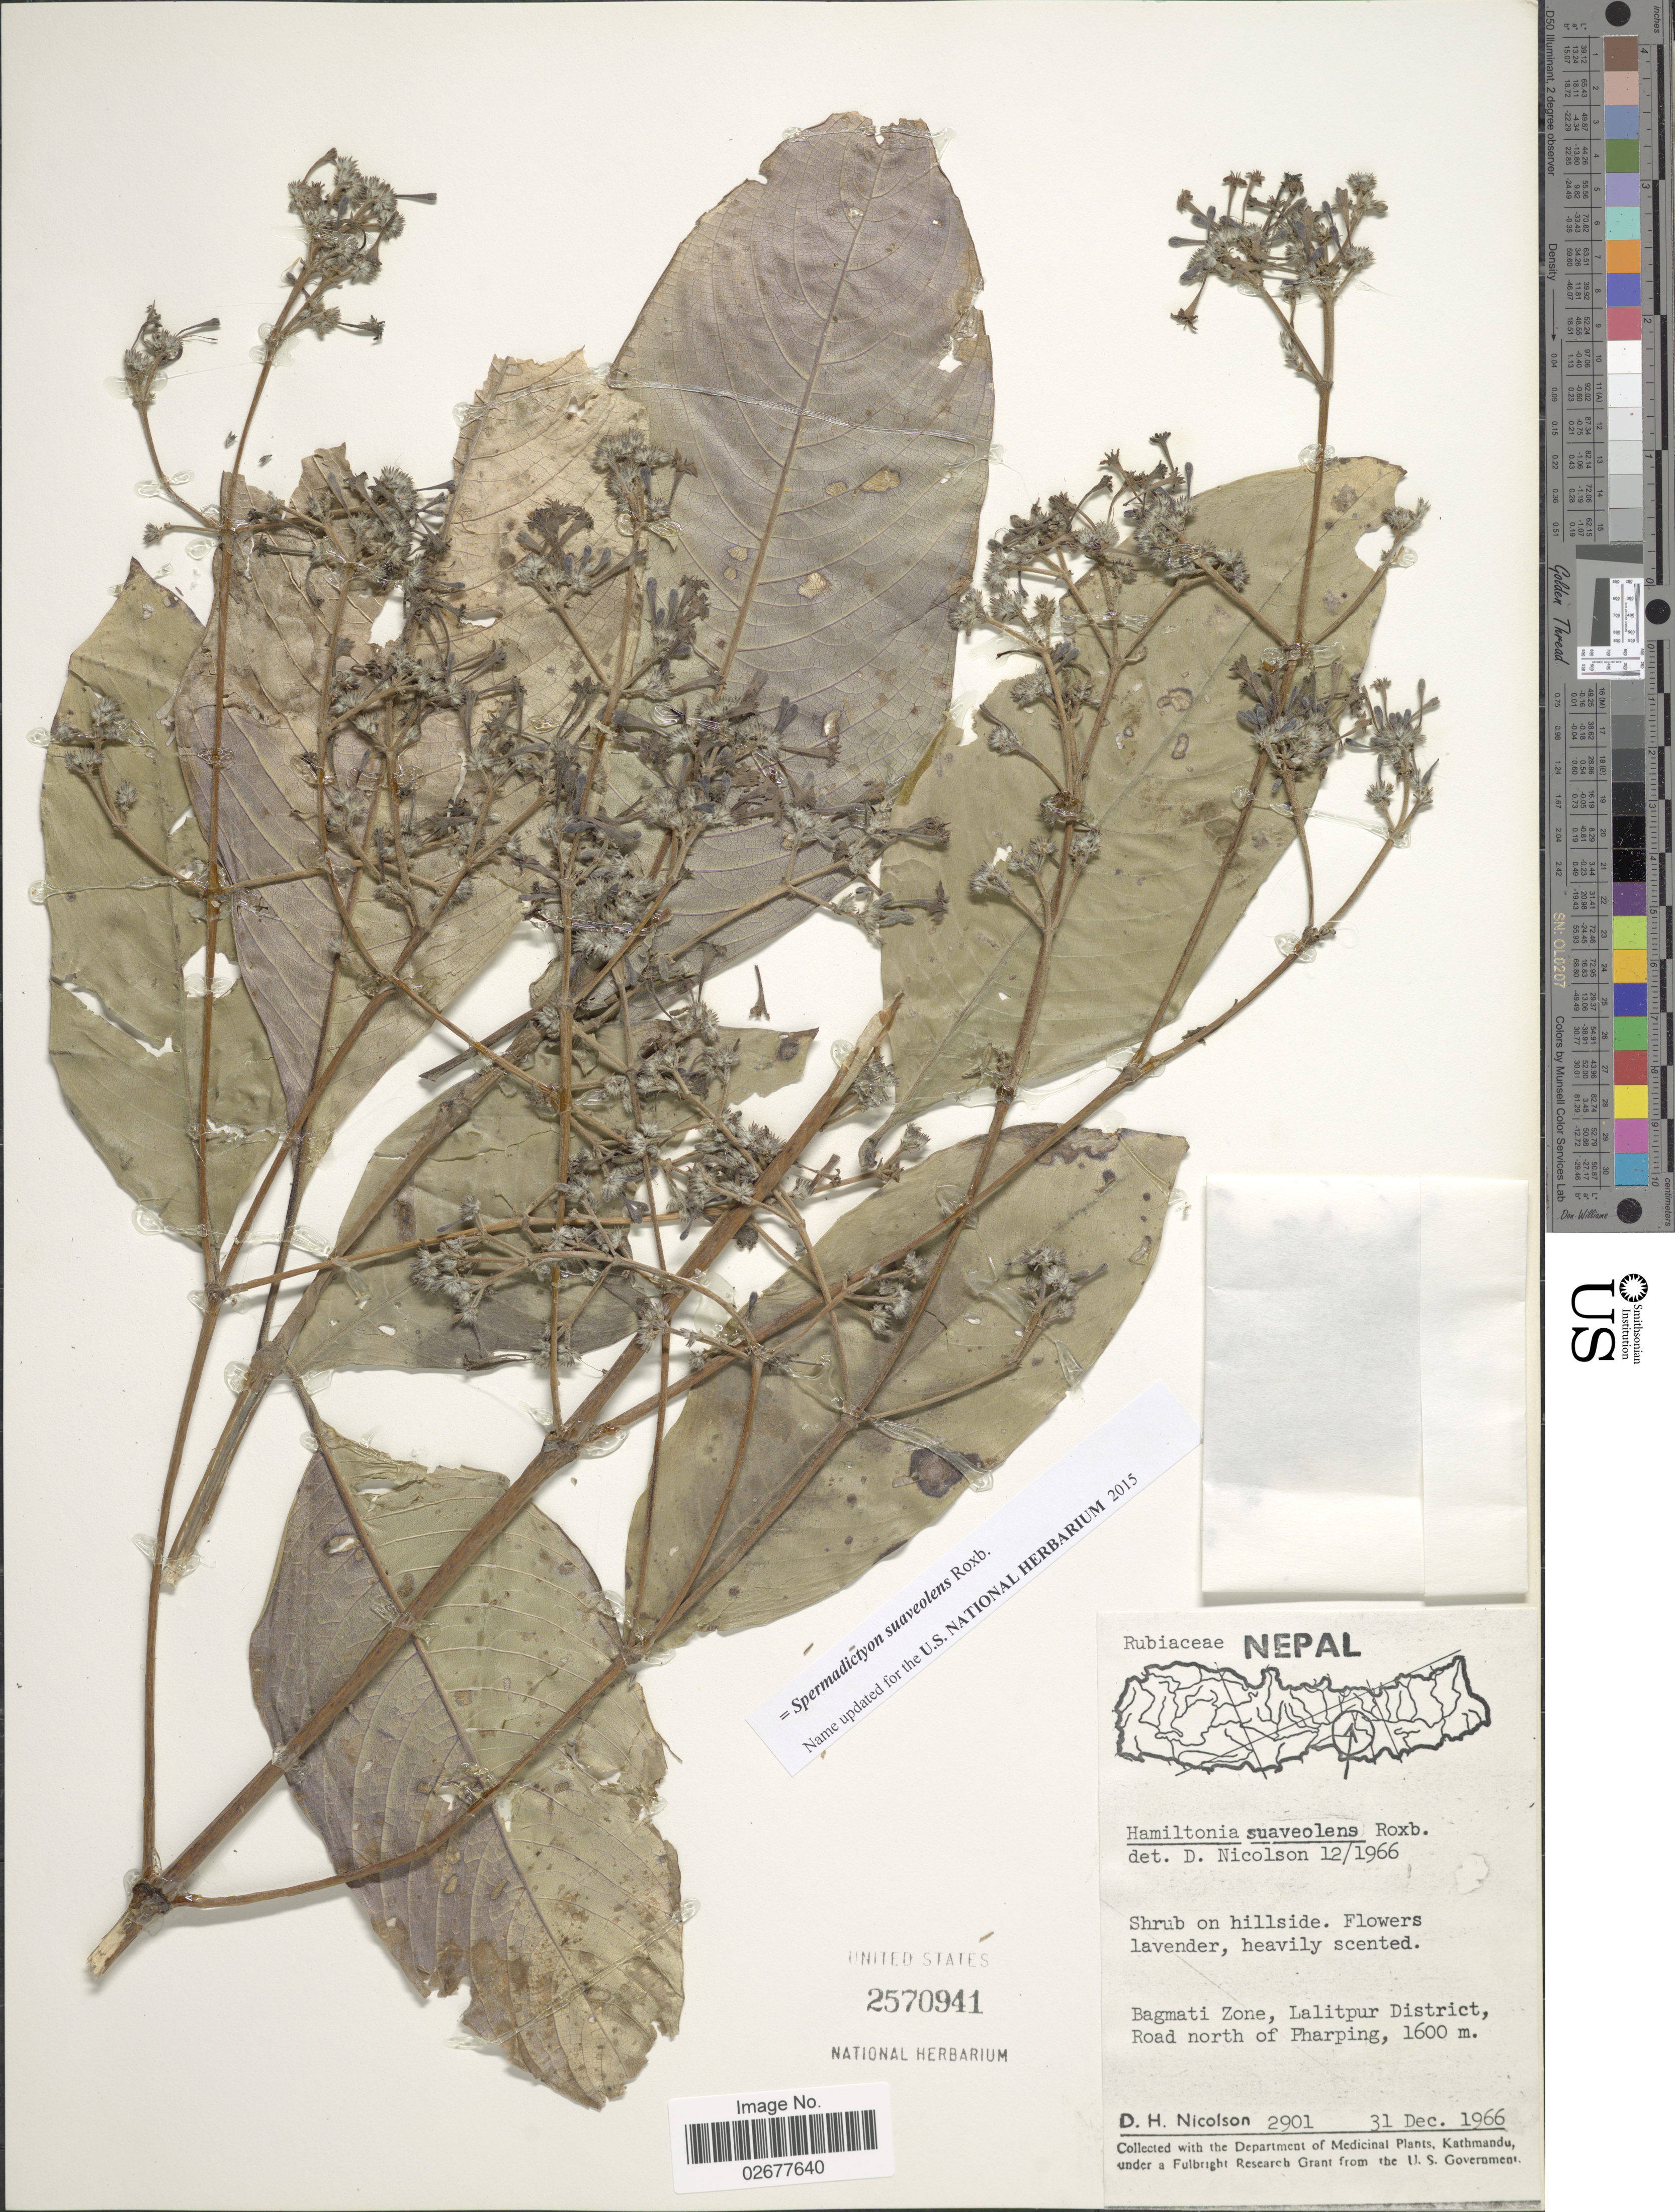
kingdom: Plantae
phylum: Tracheophyta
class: Magnoliopsida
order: Gentianales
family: Rubiaceae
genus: Spermadictyon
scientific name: Spermadictyon suaveolens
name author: Roxb.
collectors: D. H. Nicolson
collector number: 2901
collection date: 1966-12-31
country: Nepal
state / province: Bagmati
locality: Bagmati Zone, Lalitpur District, Road north of Pharping.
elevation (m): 1600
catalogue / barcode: US 2570941